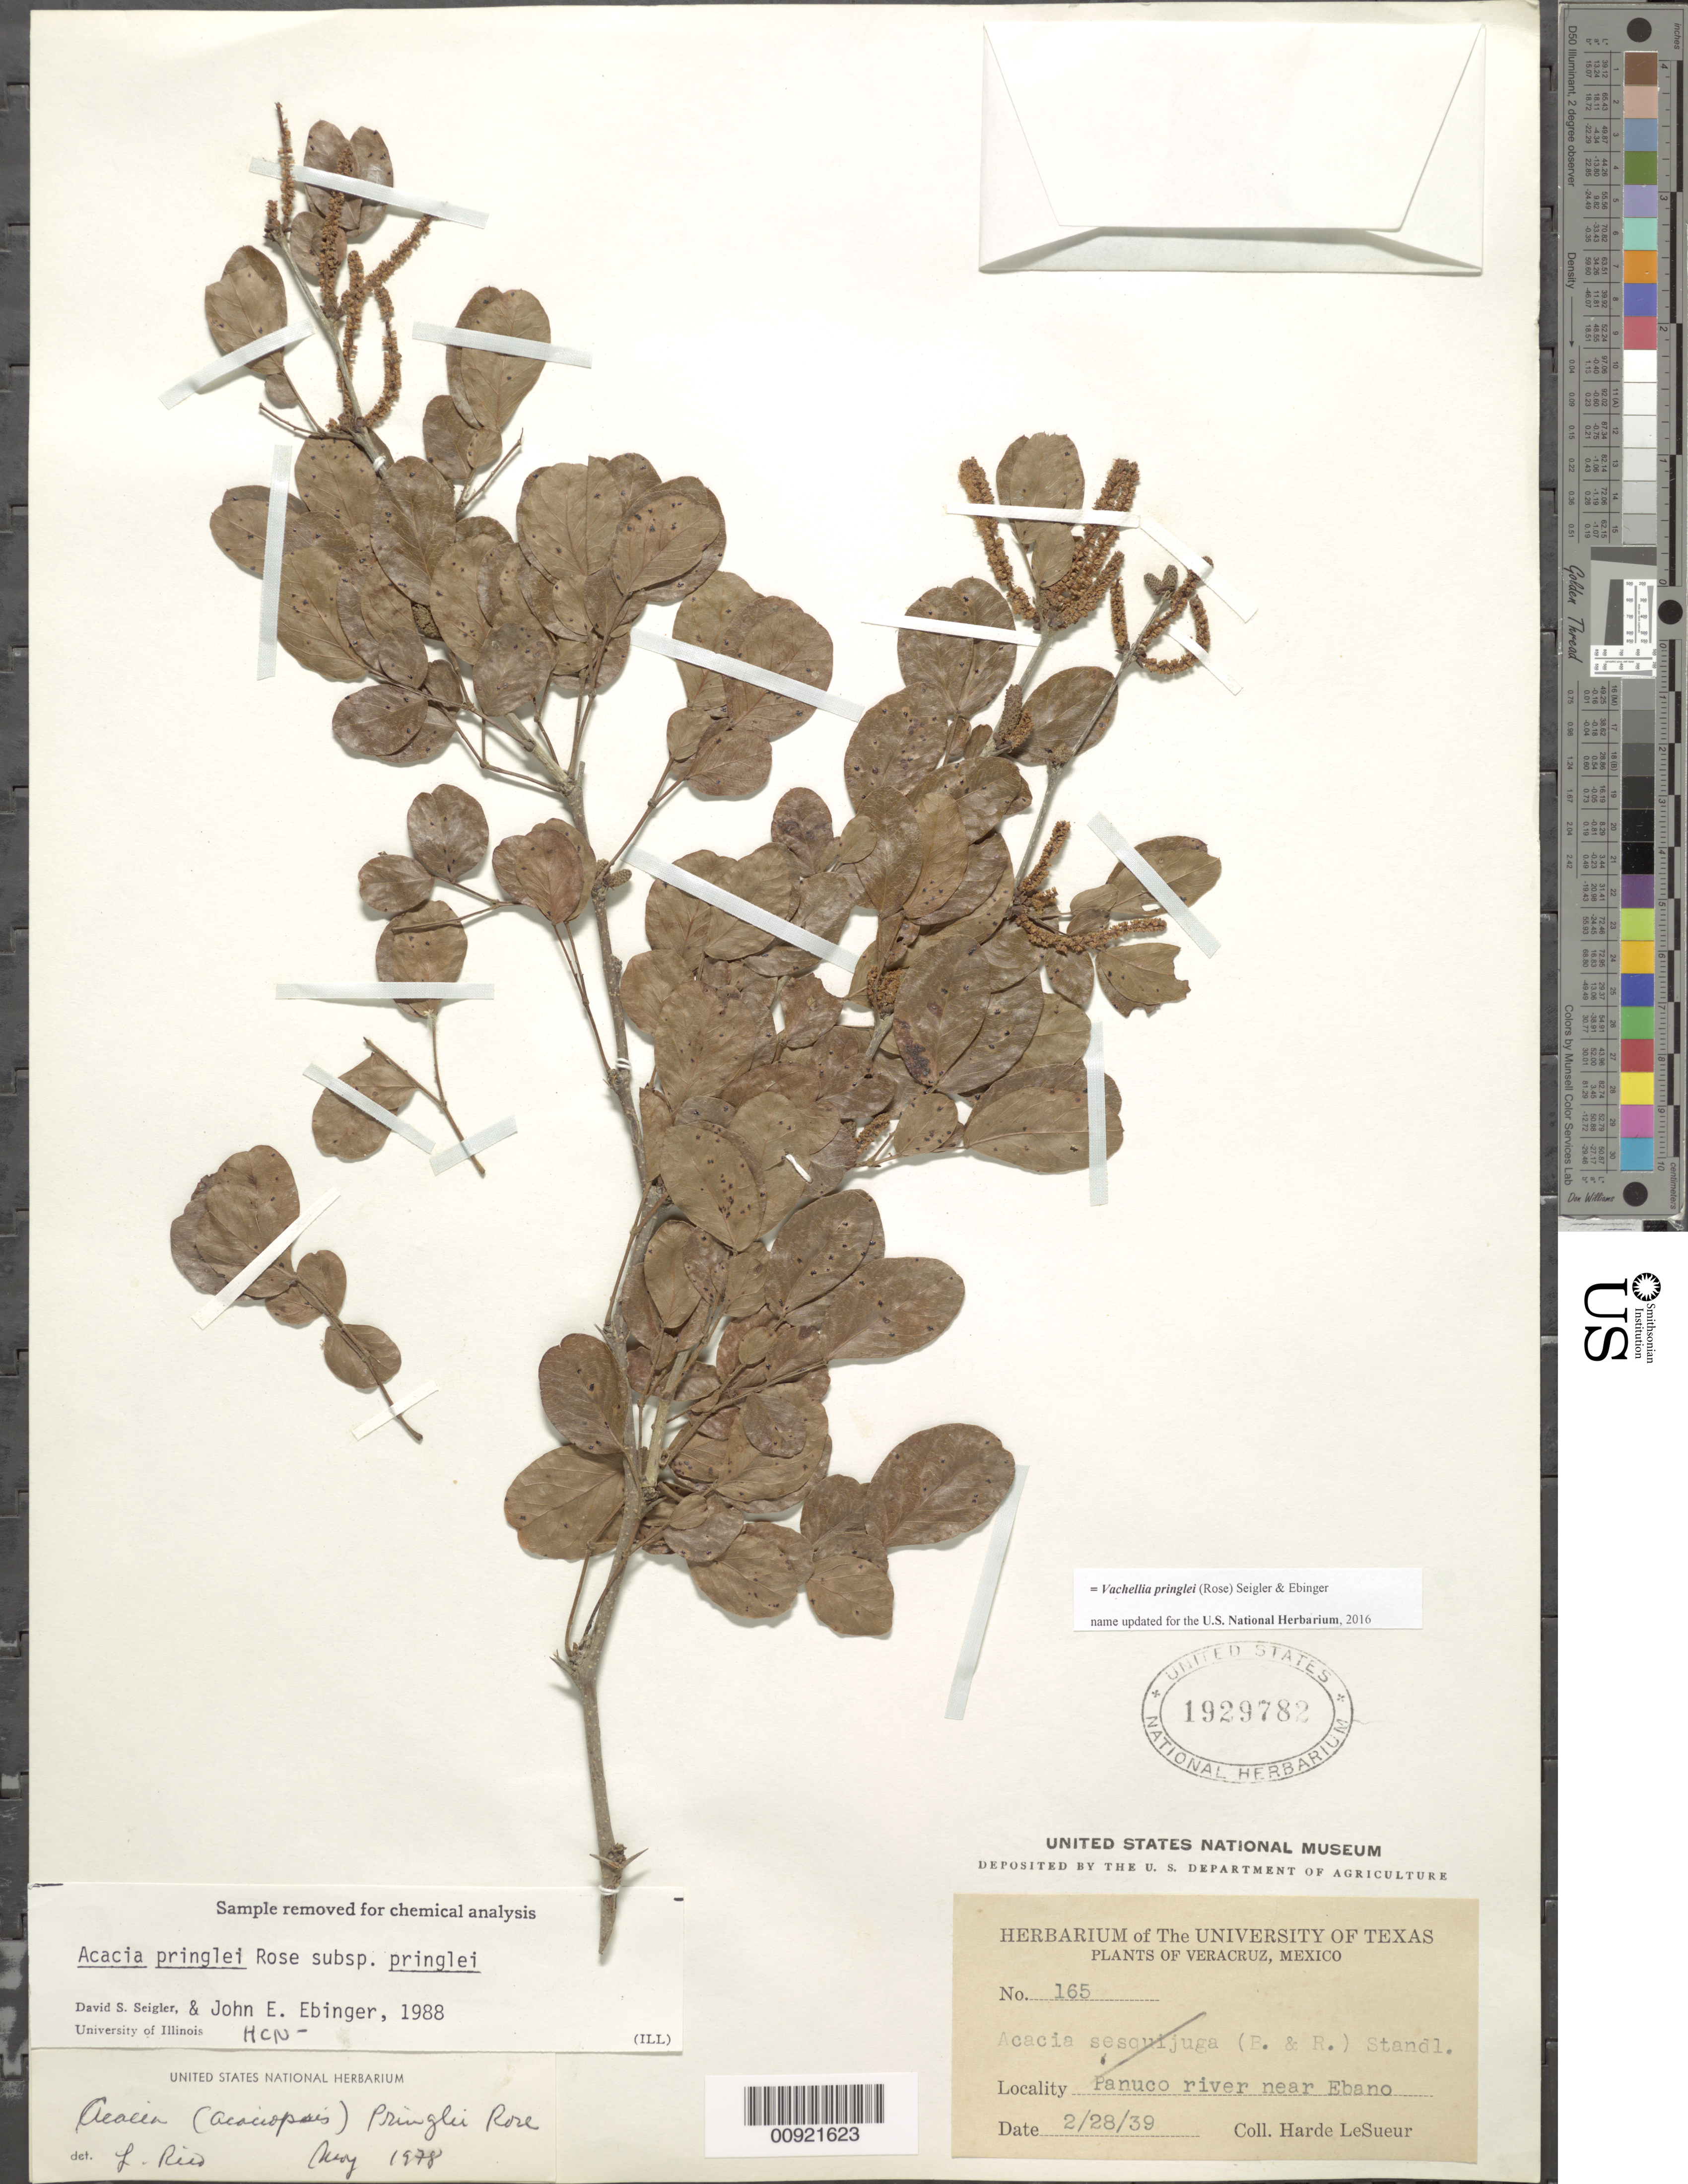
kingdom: Plantae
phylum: Tracheophyta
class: Magnoliopsida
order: Fabales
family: Fabaceae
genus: Vachellia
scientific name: Vachellia pringlei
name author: (Rose) Seigler & Ebinger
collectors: D. H. LeSueur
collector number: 165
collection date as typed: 28 Feb 1939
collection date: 1939-02-28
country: Mexico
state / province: Veracruz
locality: Panuco river near Ebano.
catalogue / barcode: US 1929782